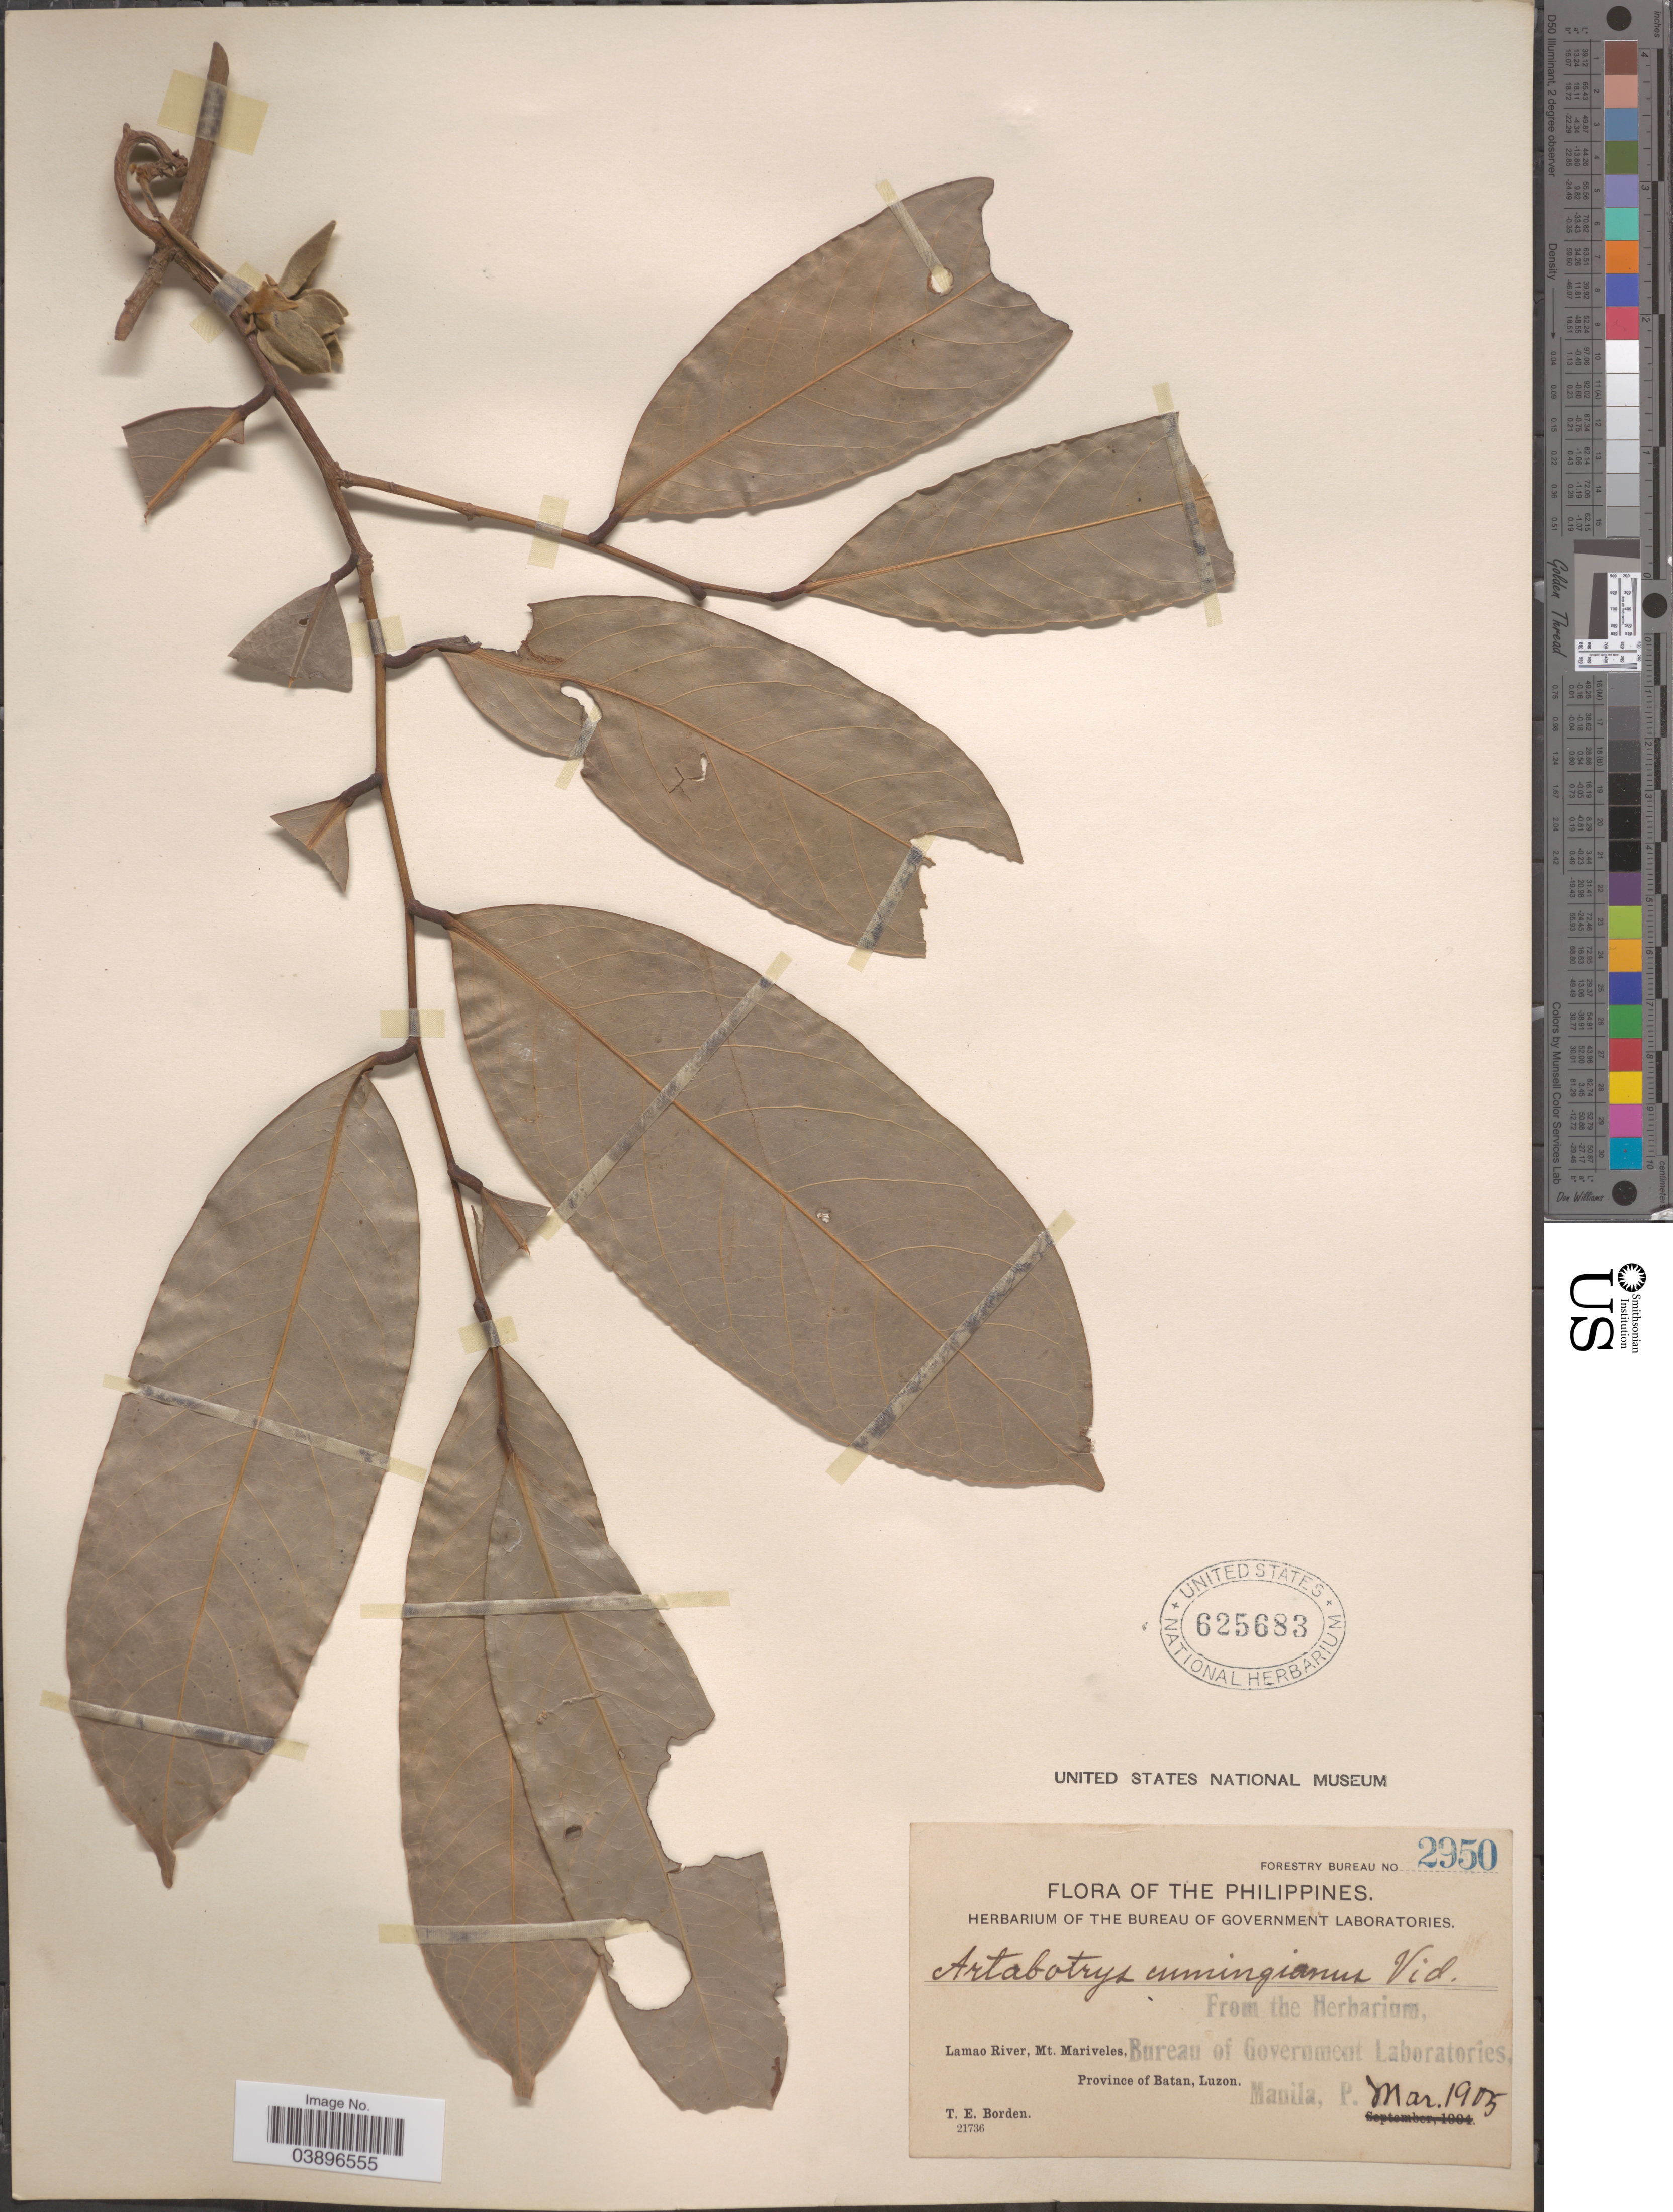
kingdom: Plantae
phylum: Tracheophyta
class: Magnoliopsida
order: Magnoliales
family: Annonaceae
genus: Artabotrys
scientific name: Artabotrys cumingianus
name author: S. Vidal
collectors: T. E. Borden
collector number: Forestry Bureau 2950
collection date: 1905-03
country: Philippines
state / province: Cagayan Valley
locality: Lamao River, Mt. Mariveles, Province of Batan, Luzon.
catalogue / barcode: US 625683